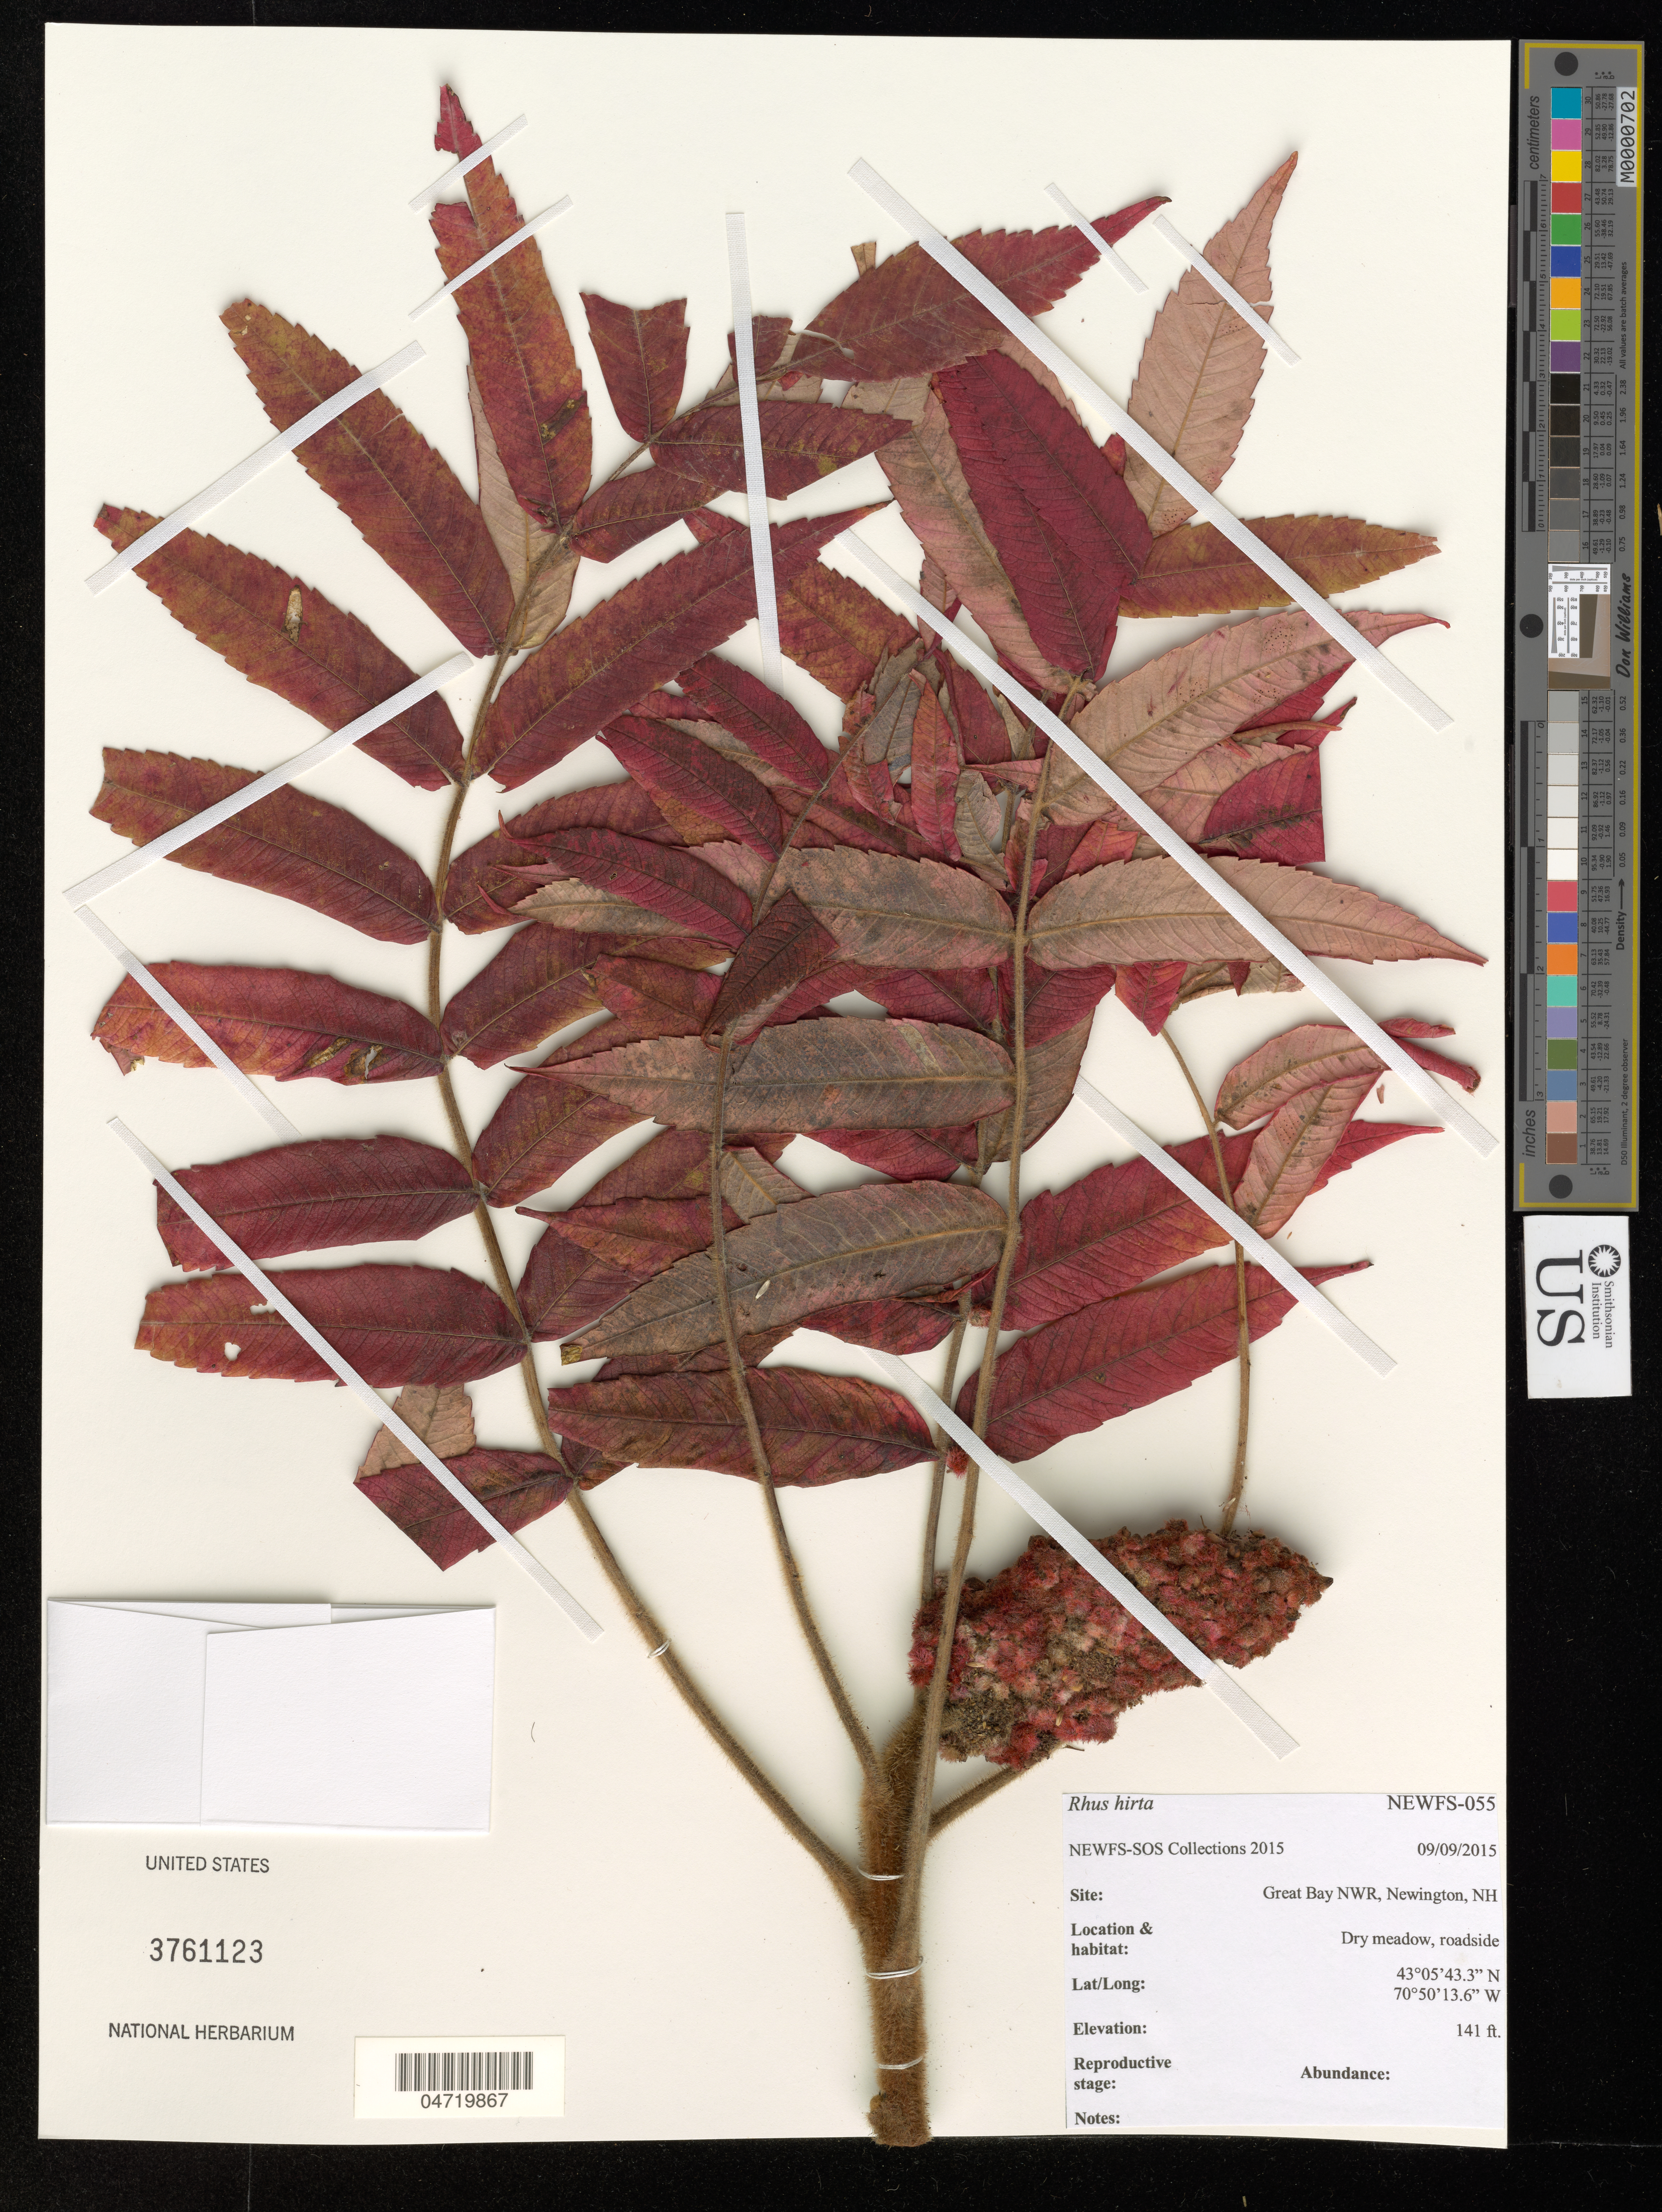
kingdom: Plantae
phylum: Tracheophyta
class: Magnoliopsida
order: Sapindales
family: Anacardiaceae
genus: Rhus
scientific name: Rhus hirta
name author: (L.) Sudw.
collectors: NEWFS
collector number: NEWFS-055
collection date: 2015-09-09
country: United States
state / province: New Hampshire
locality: Great Bay NWR, Newington.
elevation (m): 43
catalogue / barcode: US 3761123